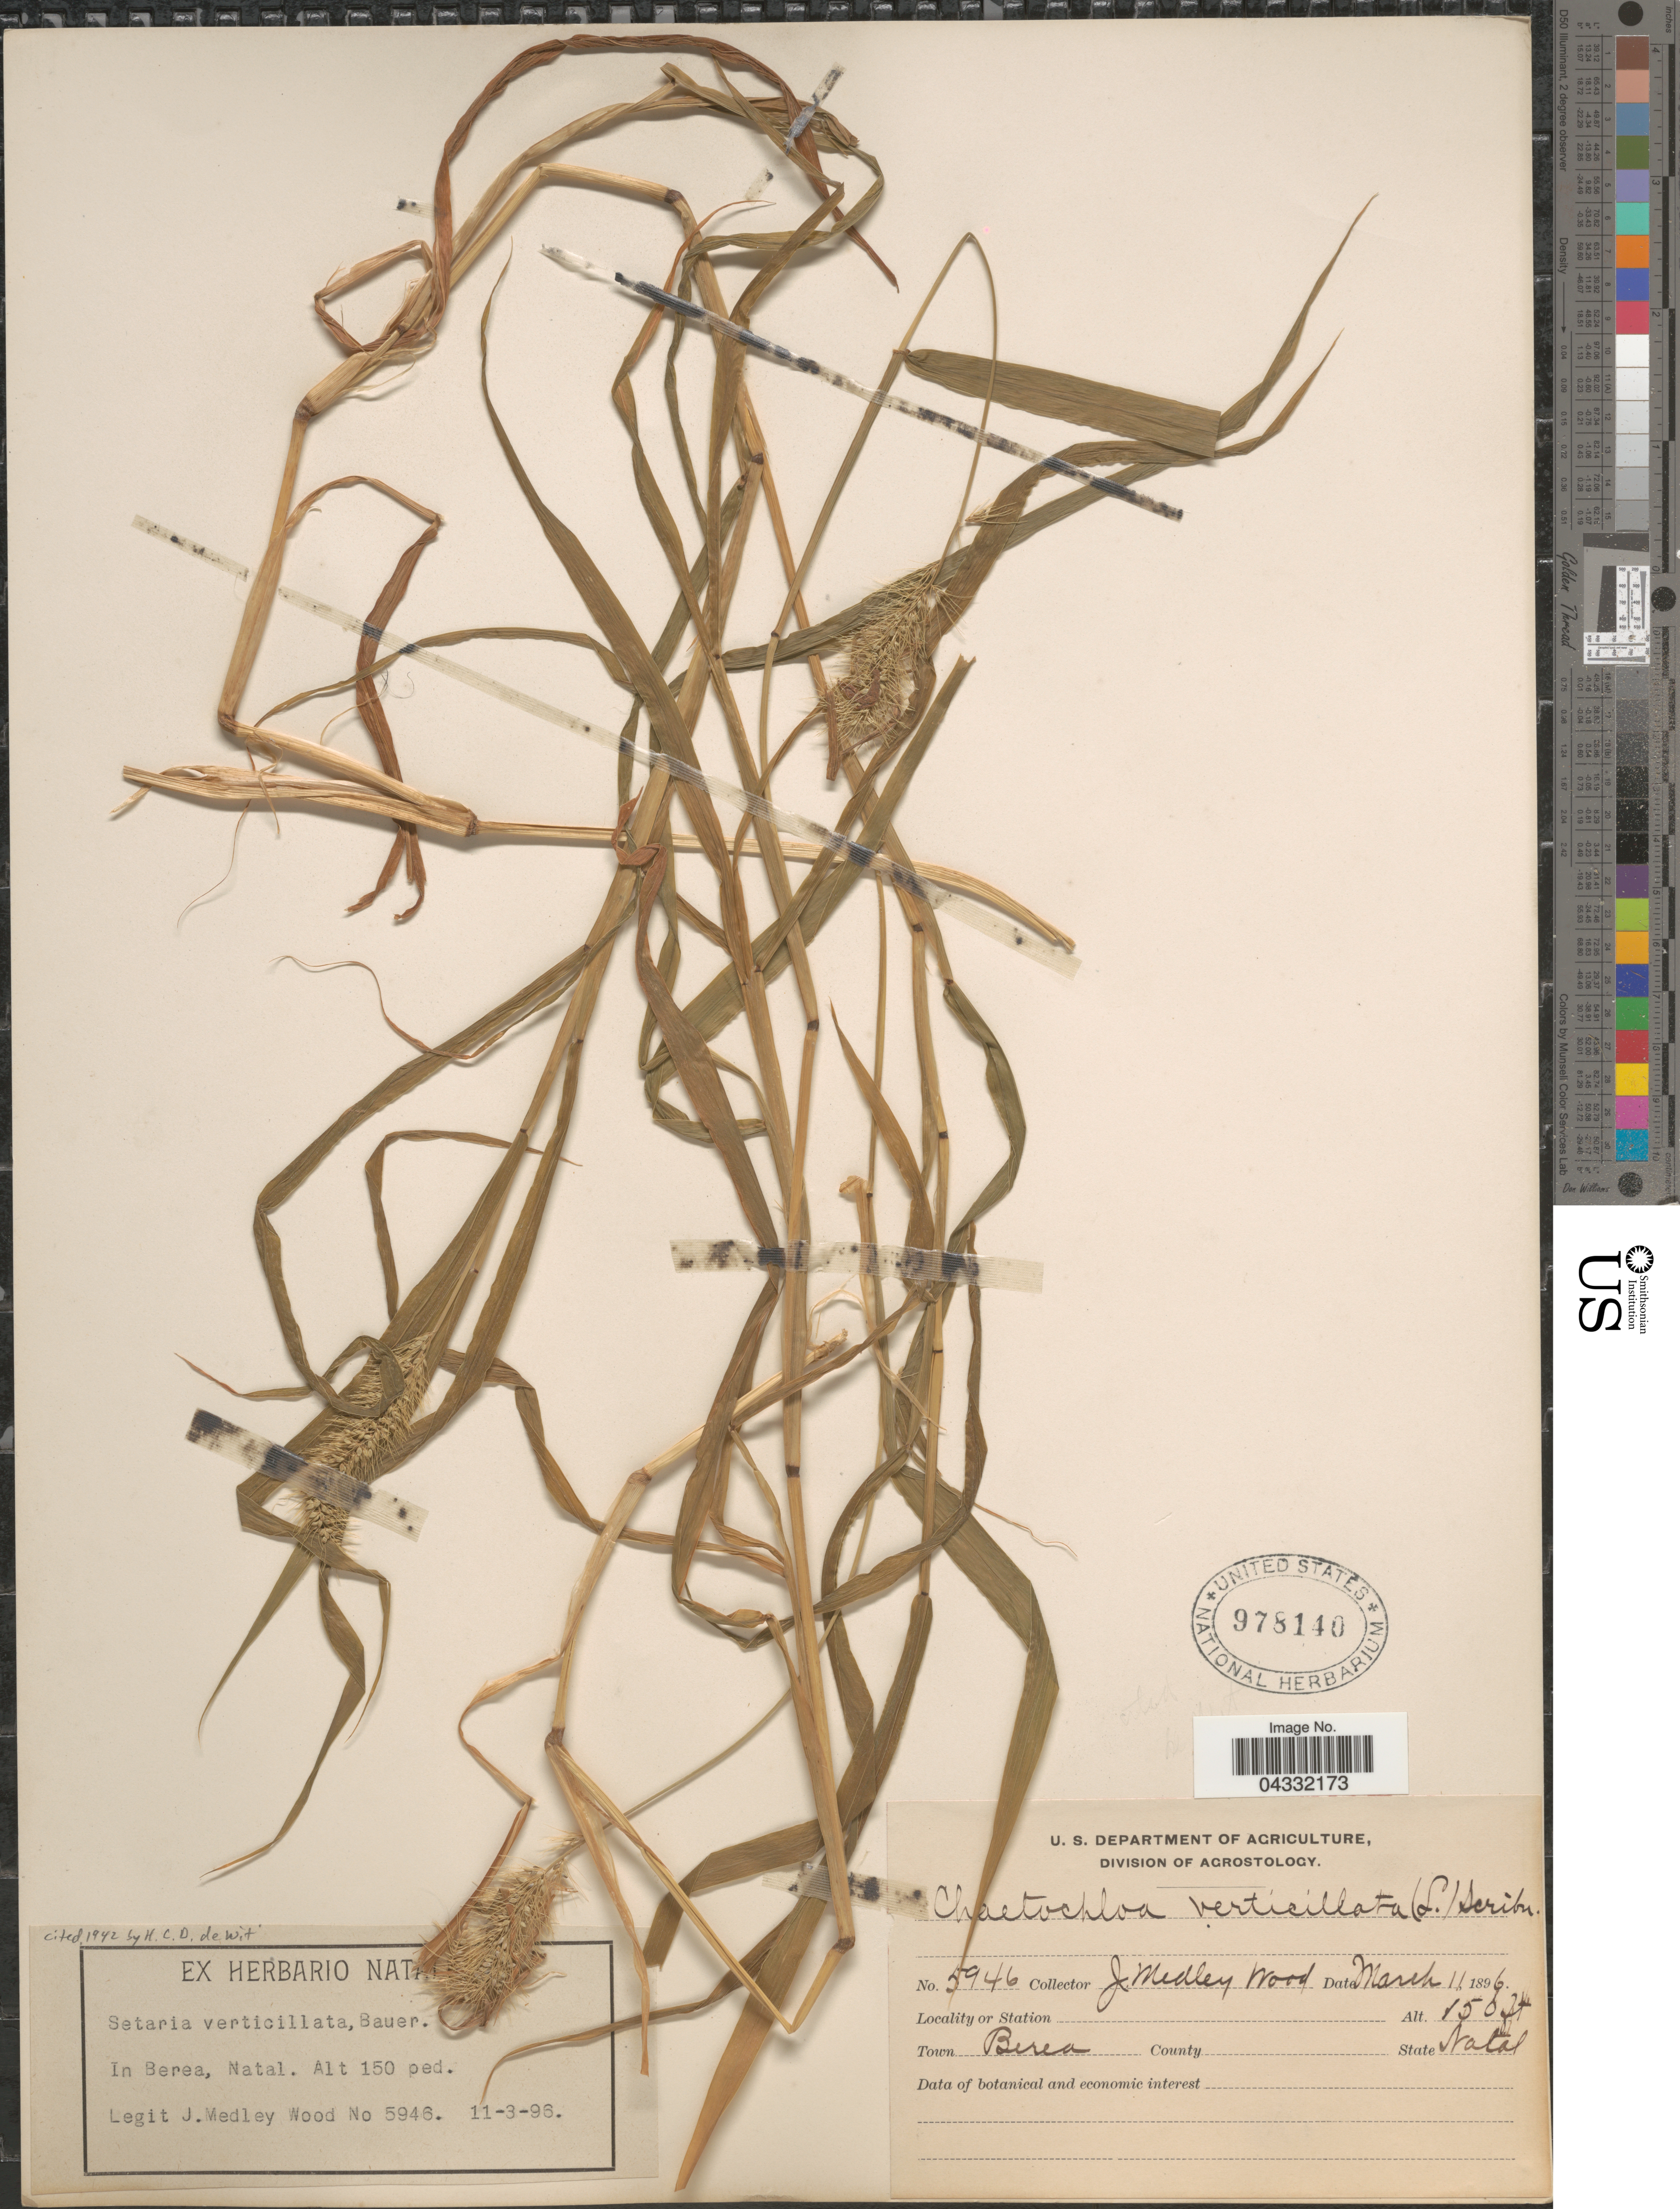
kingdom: Plantae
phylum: Tracheophyta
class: Liliopsida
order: Poales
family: Poaceae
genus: Setaria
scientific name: Setaria verticillata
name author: (L.) P. Beauv.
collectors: J. M. Wood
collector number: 5948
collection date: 1896-03-11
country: South Africa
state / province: KwaZulu-Natal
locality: In Berea, Natal. Town Berea.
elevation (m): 46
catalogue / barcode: US 978140